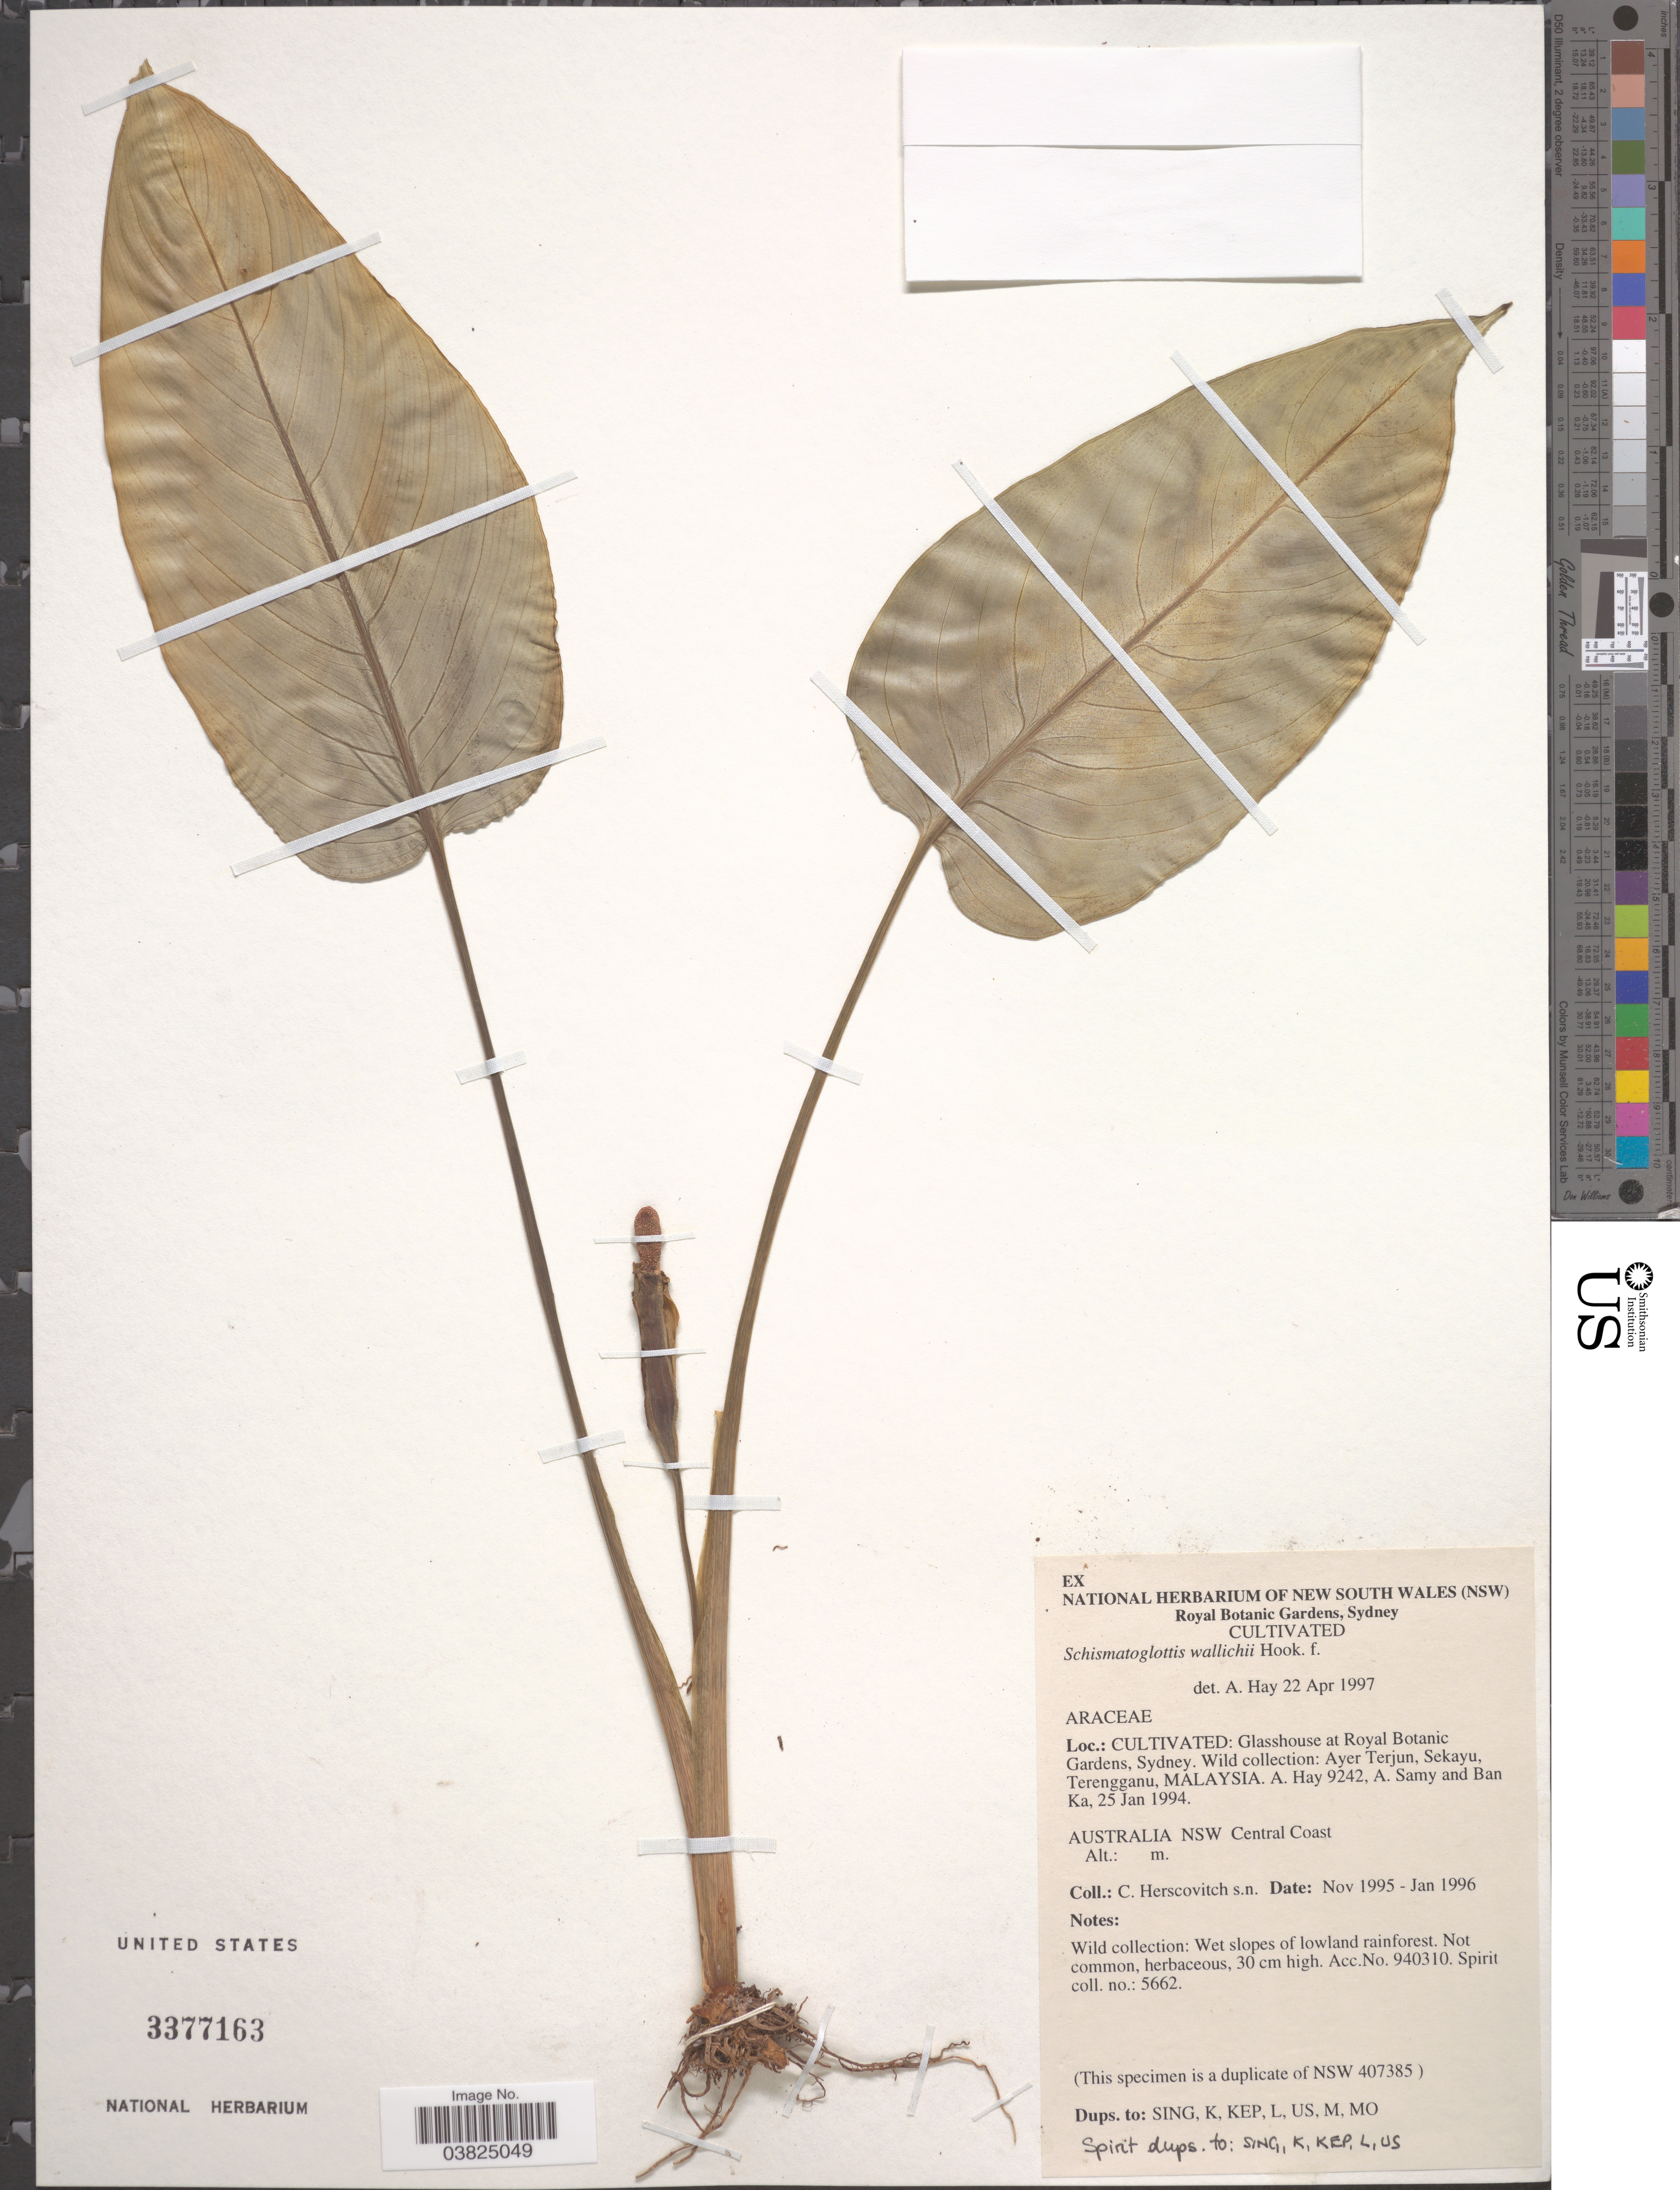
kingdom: Plantae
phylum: Tracheophyta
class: Liliopsida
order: Alismatales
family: Araceae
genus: Schismatoglottis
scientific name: Schismatoglottis wallichii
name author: Hook. f.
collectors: C. Herscovitch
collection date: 1995-11/1996-01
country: Australia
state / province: New South Wales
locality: Glasshouse at Royal Botanic Gardens, Sydney. Central Coast.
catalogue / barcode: US 3377163